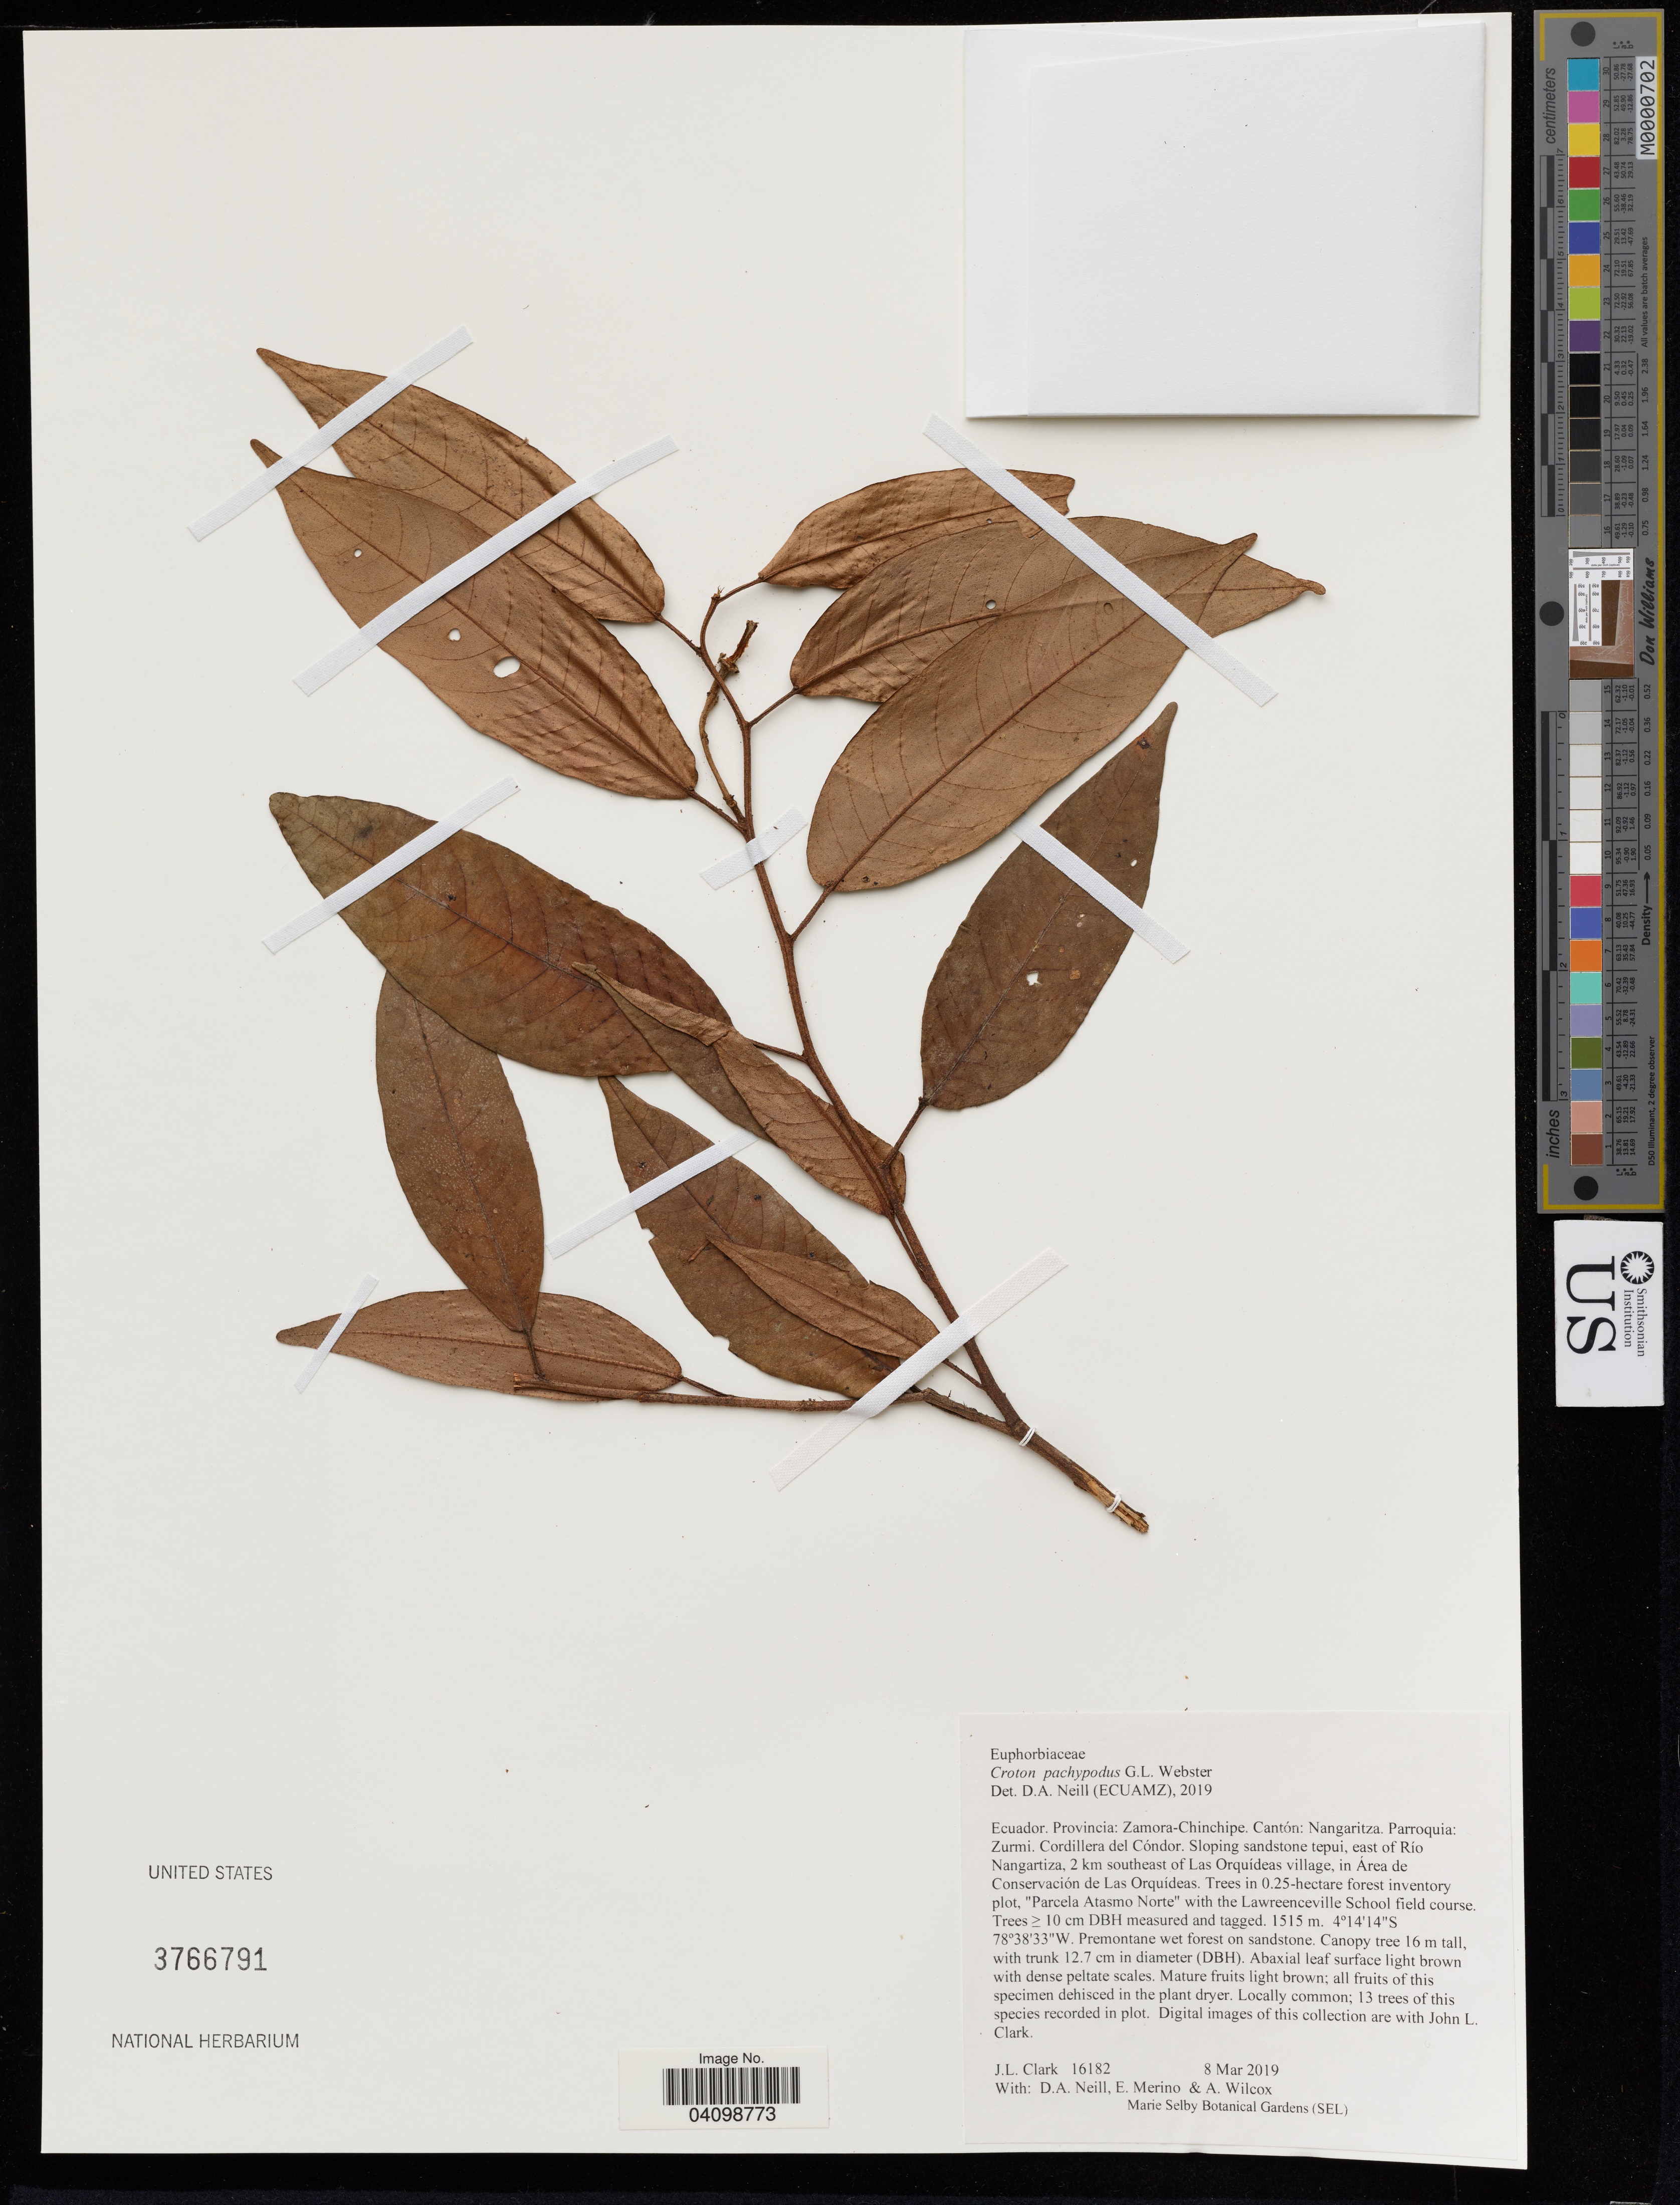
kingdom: Plantae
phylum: Tracheophyta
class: Magnoliopsida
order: Malpighiales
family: Euphorbiaceae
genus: Croton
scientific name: Croton pachypodus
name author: G.L. Webster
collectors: J. Clark, D. A. Neill & A. Wilcox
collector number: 16182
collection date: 2019-03-08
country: Ecuador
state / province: Zamora-Chinchipe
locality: Cantón: Nangaritza. Parroquia: Zurmi. Cordillera del Cóndor. Sloping sandstone tepui, east of Río Nangartiza, 2 km southeast of Las Orquídeas village, in Área de Conservación de Las Orquídeas. Trees in 0.25-hectare forest inventory plot, "Parcela Atasmo N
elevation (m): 1515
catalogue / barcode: US 3766791